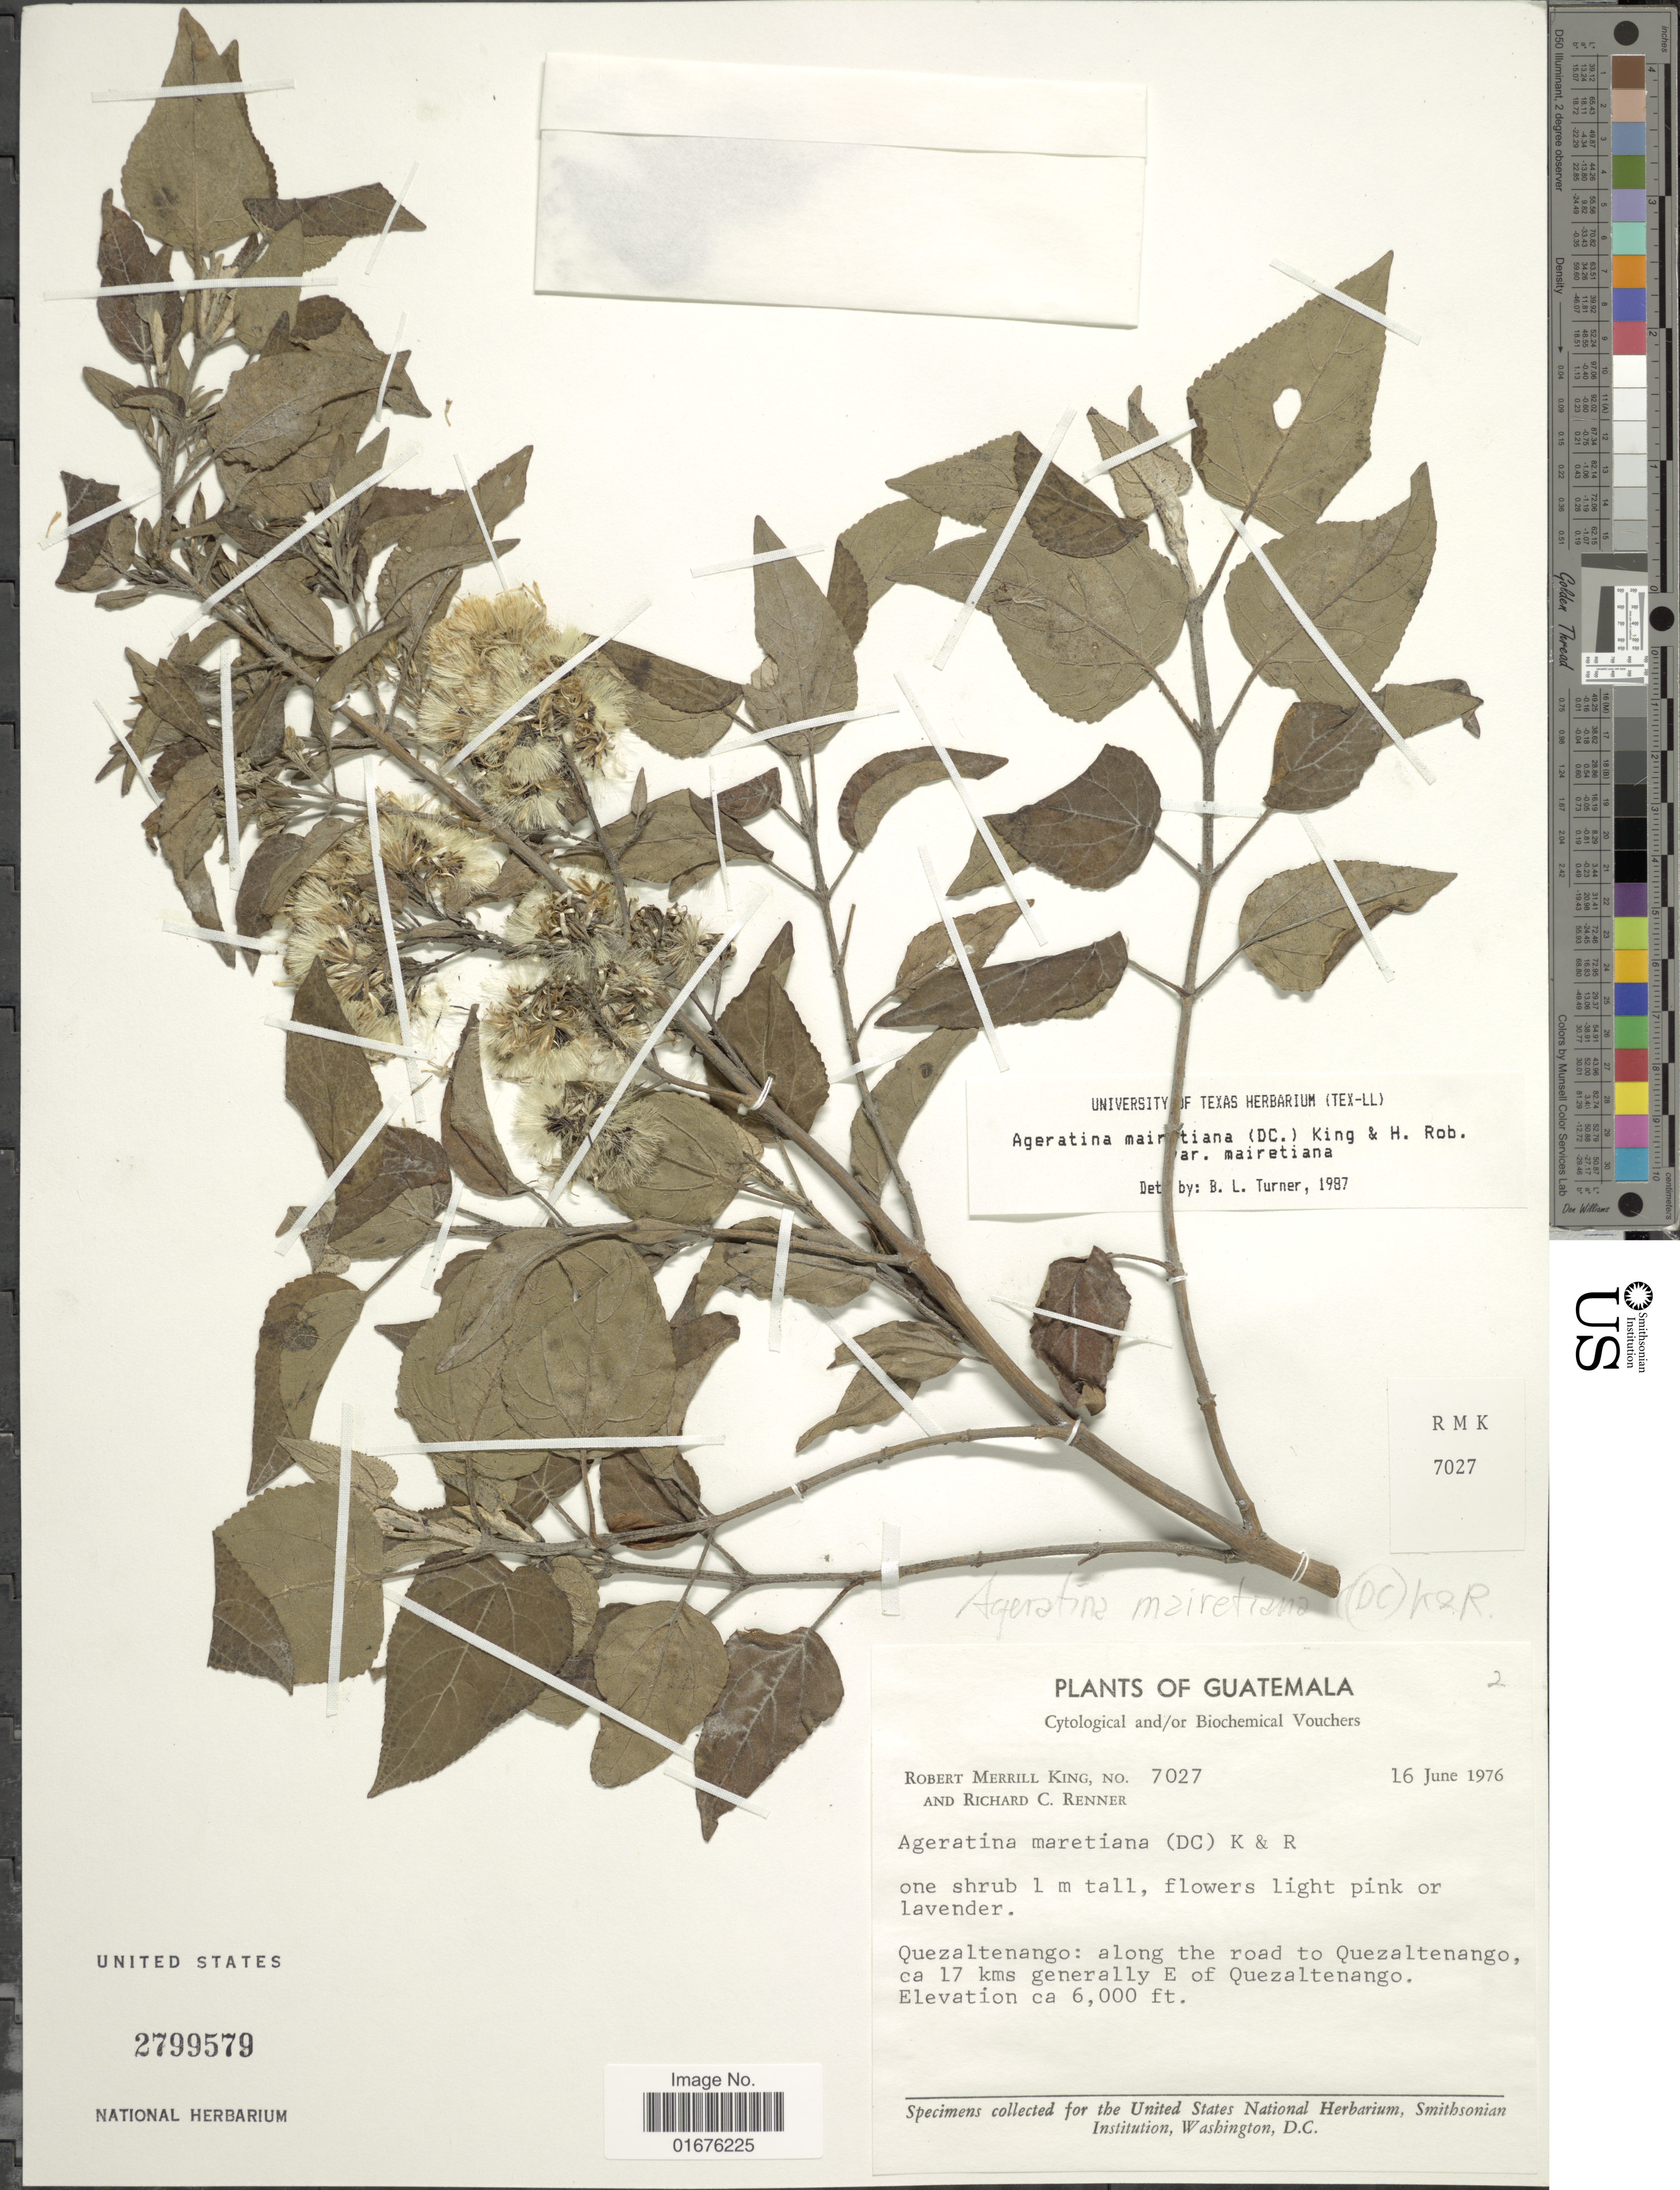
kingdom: Plantae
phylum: Tracheophyta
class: Magnoliopsida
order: Asterales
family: Asteraceae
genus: Ageratina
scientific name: Ageratina mairetiana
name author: (DC.) R.M. King & H. Rob.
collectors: R. M. King & R. C. Renner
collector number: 7027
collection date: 1976-06-16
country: Guatemala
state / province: Quetzaltenango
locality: Along the road to Quezaltenango , ca 17 kms generally E of Quezaltenango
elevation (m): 1829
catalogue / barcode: US 2799579